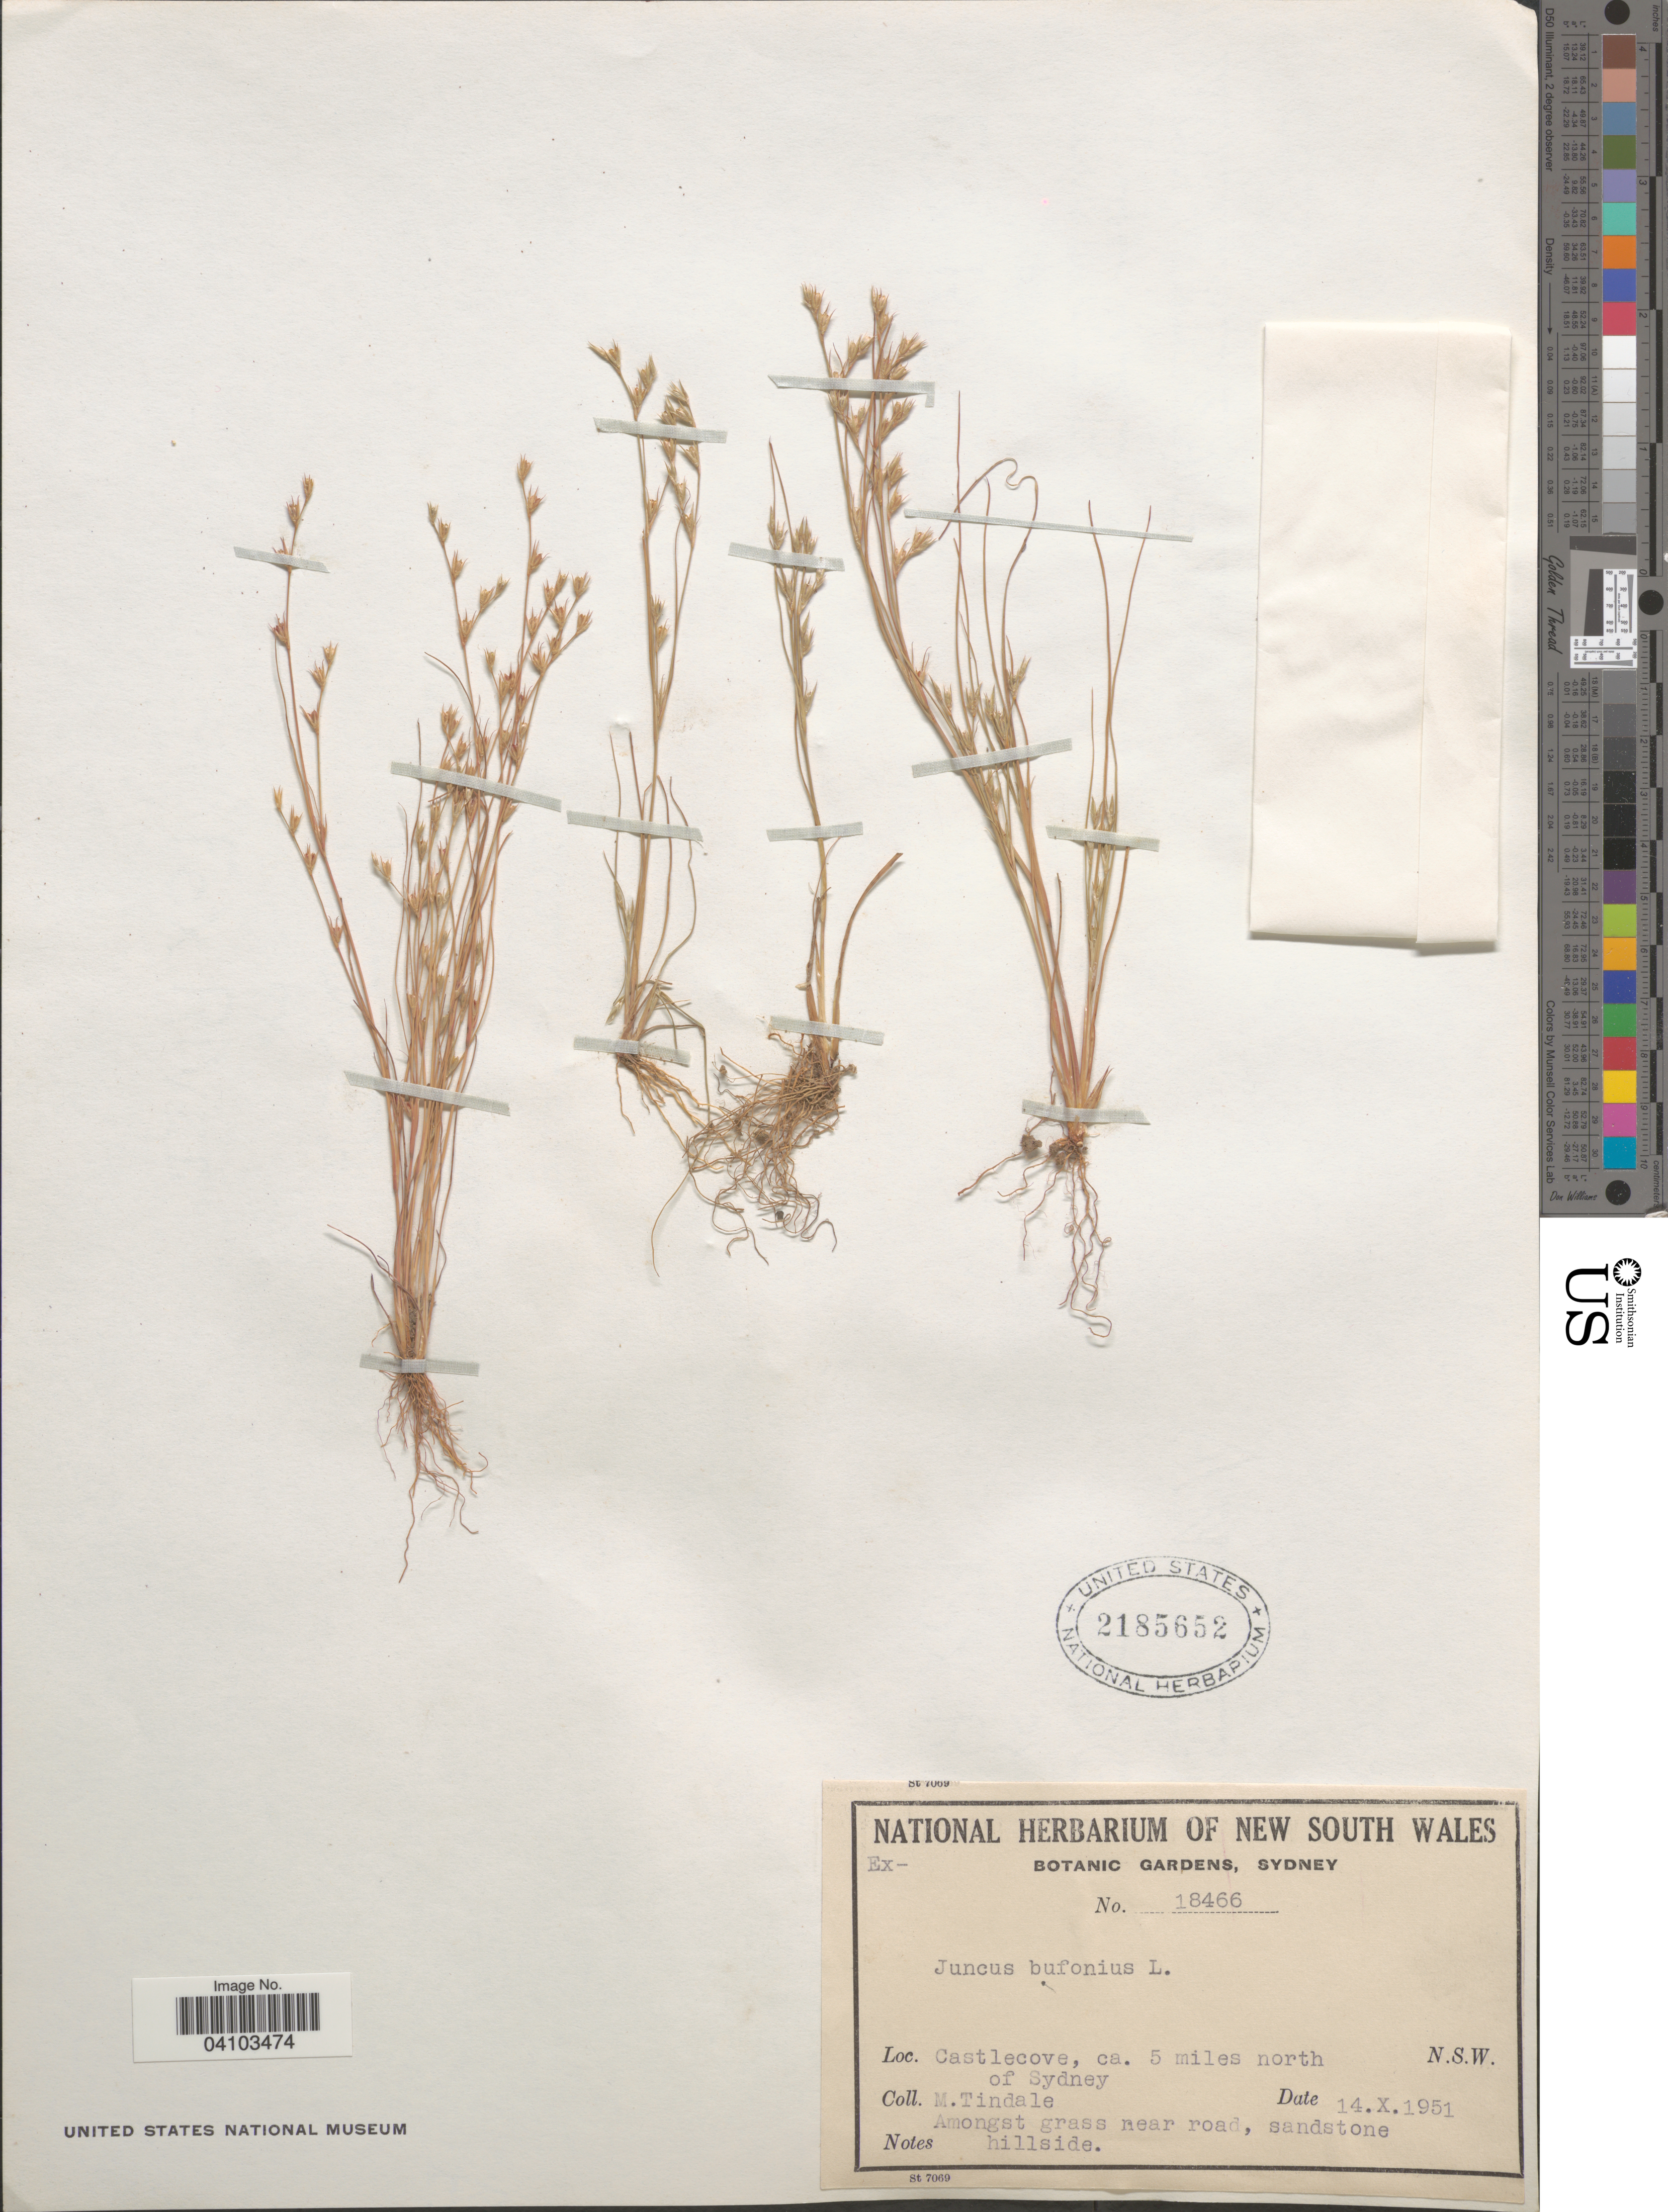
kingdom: Plantae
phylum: Tracheophyta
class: Liliopsida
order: Poales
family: Juncaceae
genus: Juncus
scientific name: Juncus bufonius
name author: L.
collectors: M. D. Tindale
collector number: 18466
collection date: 1951-10-14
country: Australia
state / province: New South Wales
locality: Castlecove, ca. 5 miles north of Sydney.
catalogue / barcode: US 2185652